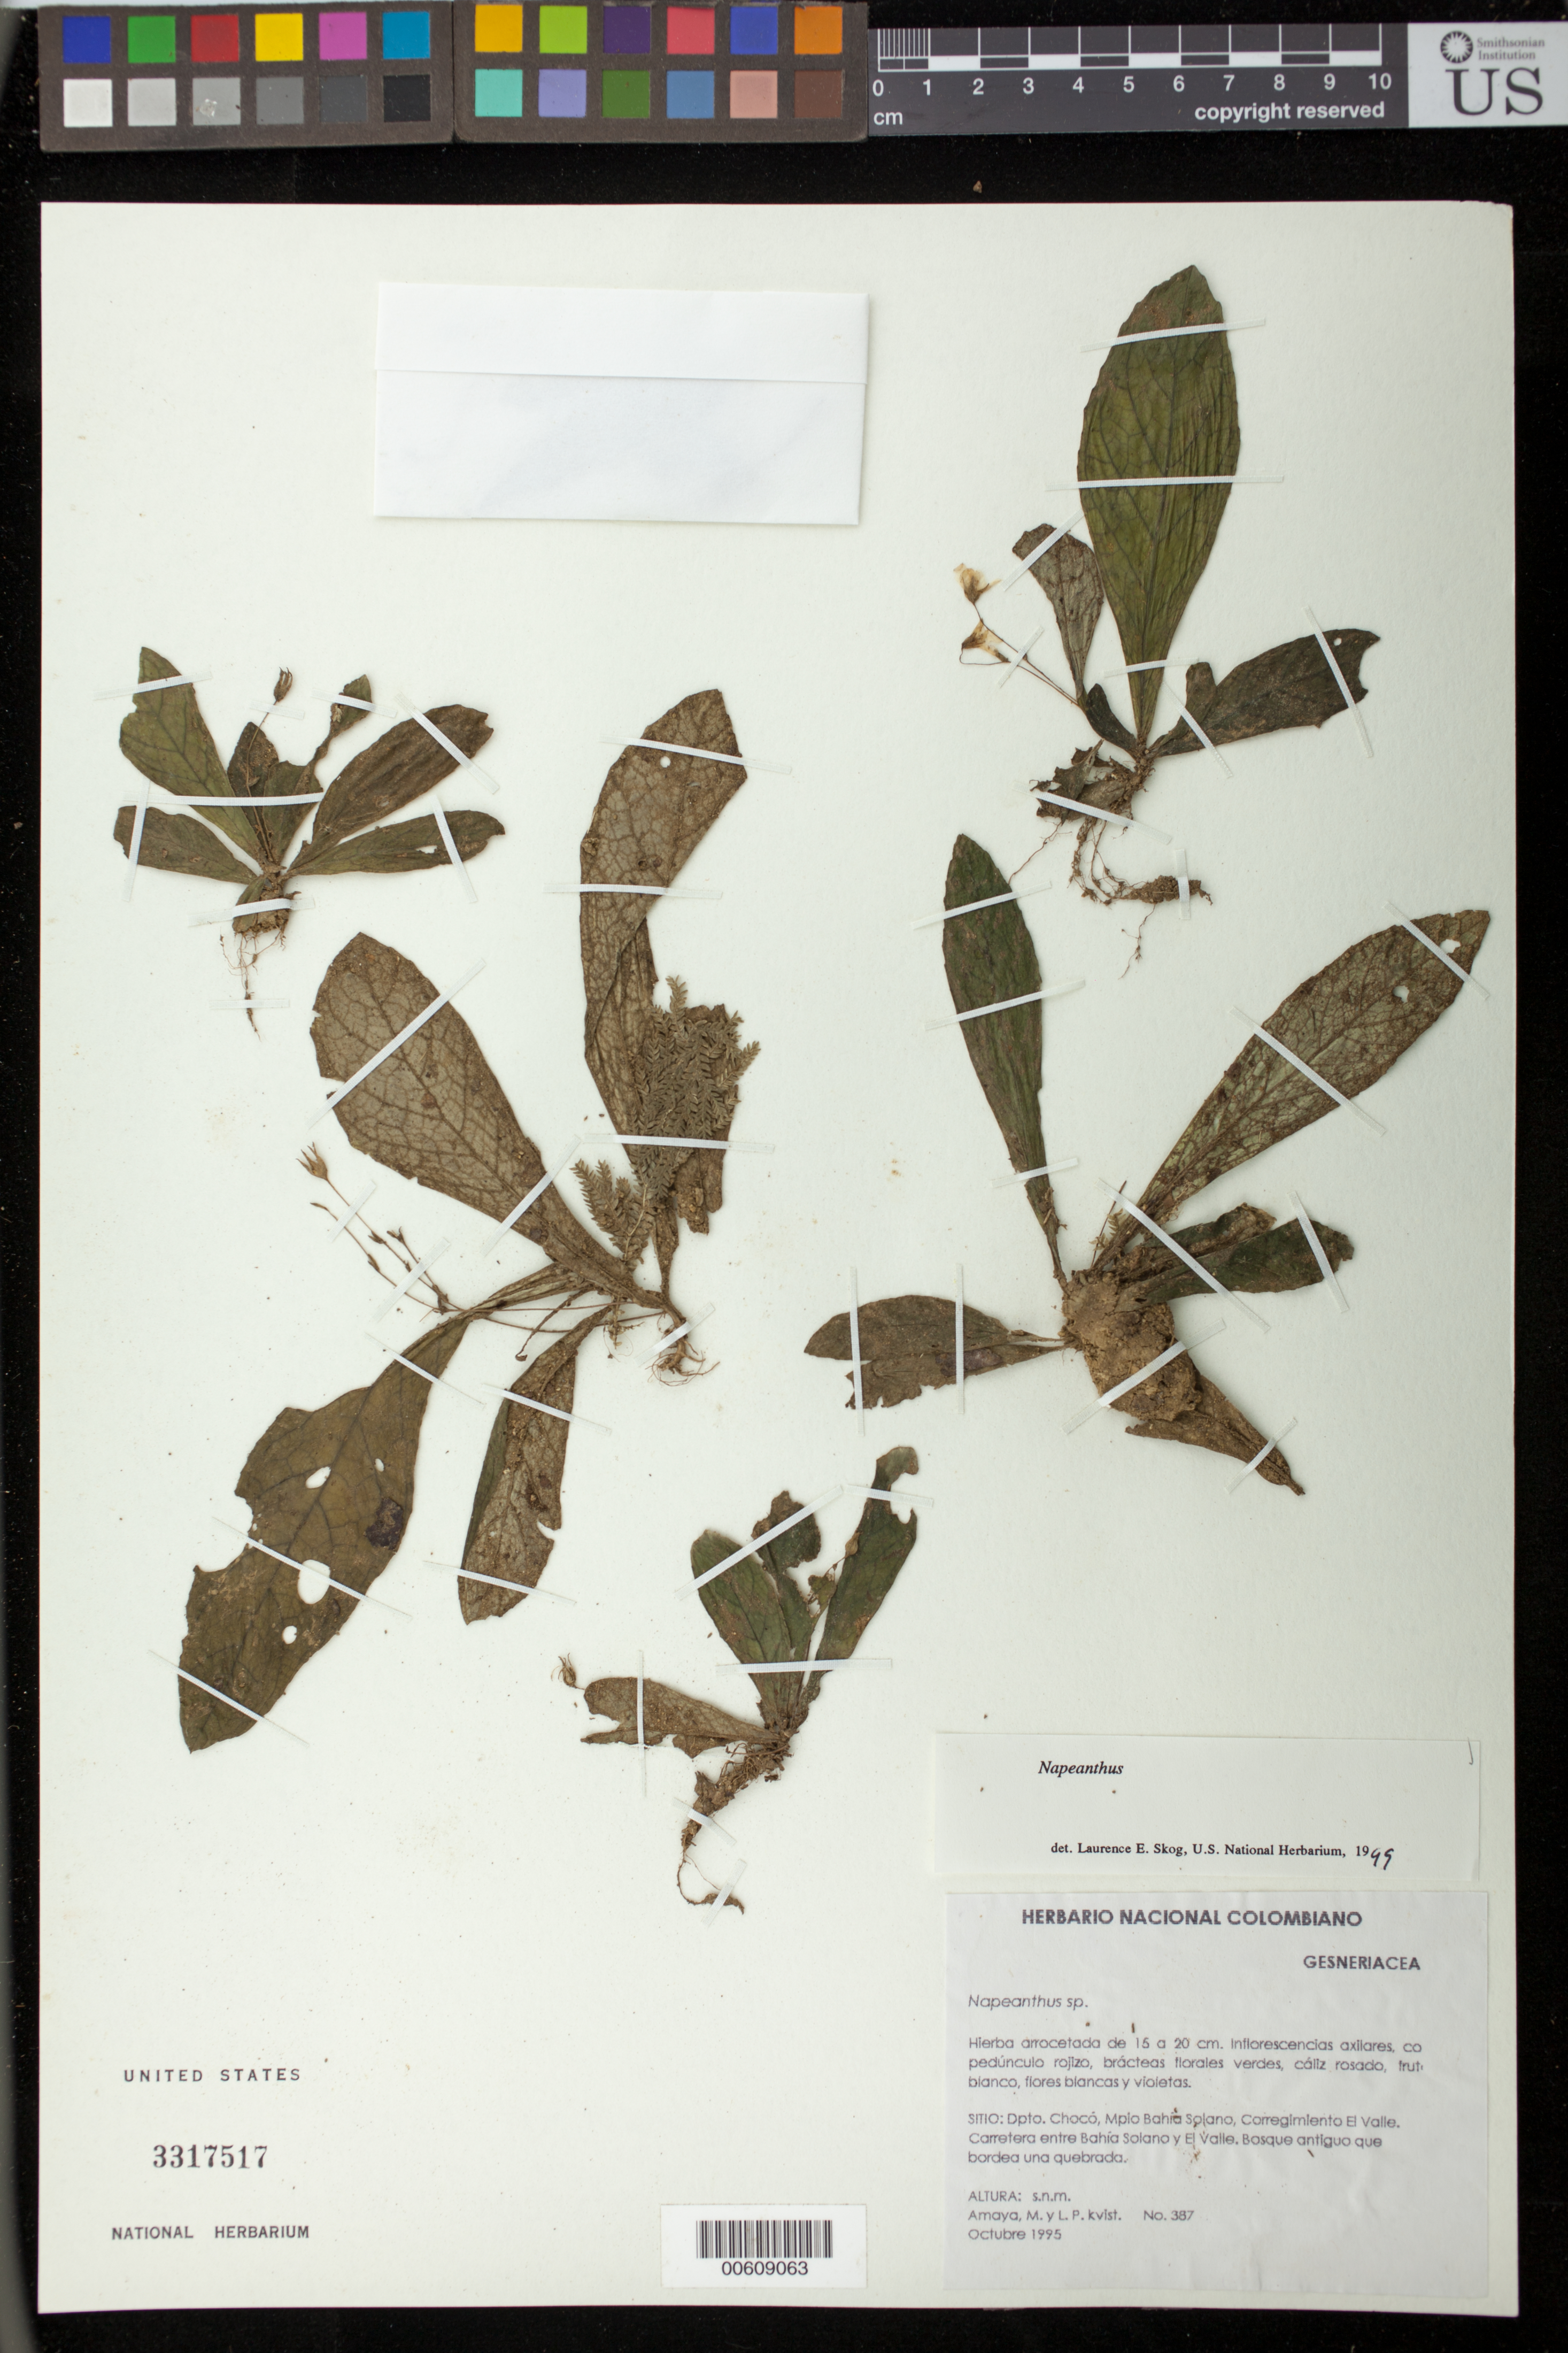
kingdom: Plantae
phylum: Tracheophyta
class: Magnoliopsida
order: Lamiales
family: Gesneriaceae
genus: Napeanthus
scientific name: Napeanthus sp.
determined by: Skog, Laurence E.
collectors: M. Amaya & L. P. Kvist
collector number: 387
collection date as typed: Oct 1995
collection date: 1995-10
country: Colombia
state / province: Chocó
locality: Mpio Bahía Solano, Corregimiento El Valle, carretera entre Bahía Solano y El Valle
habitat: Bosque antiguo que bordea una quebrada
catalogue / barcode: US 3317517